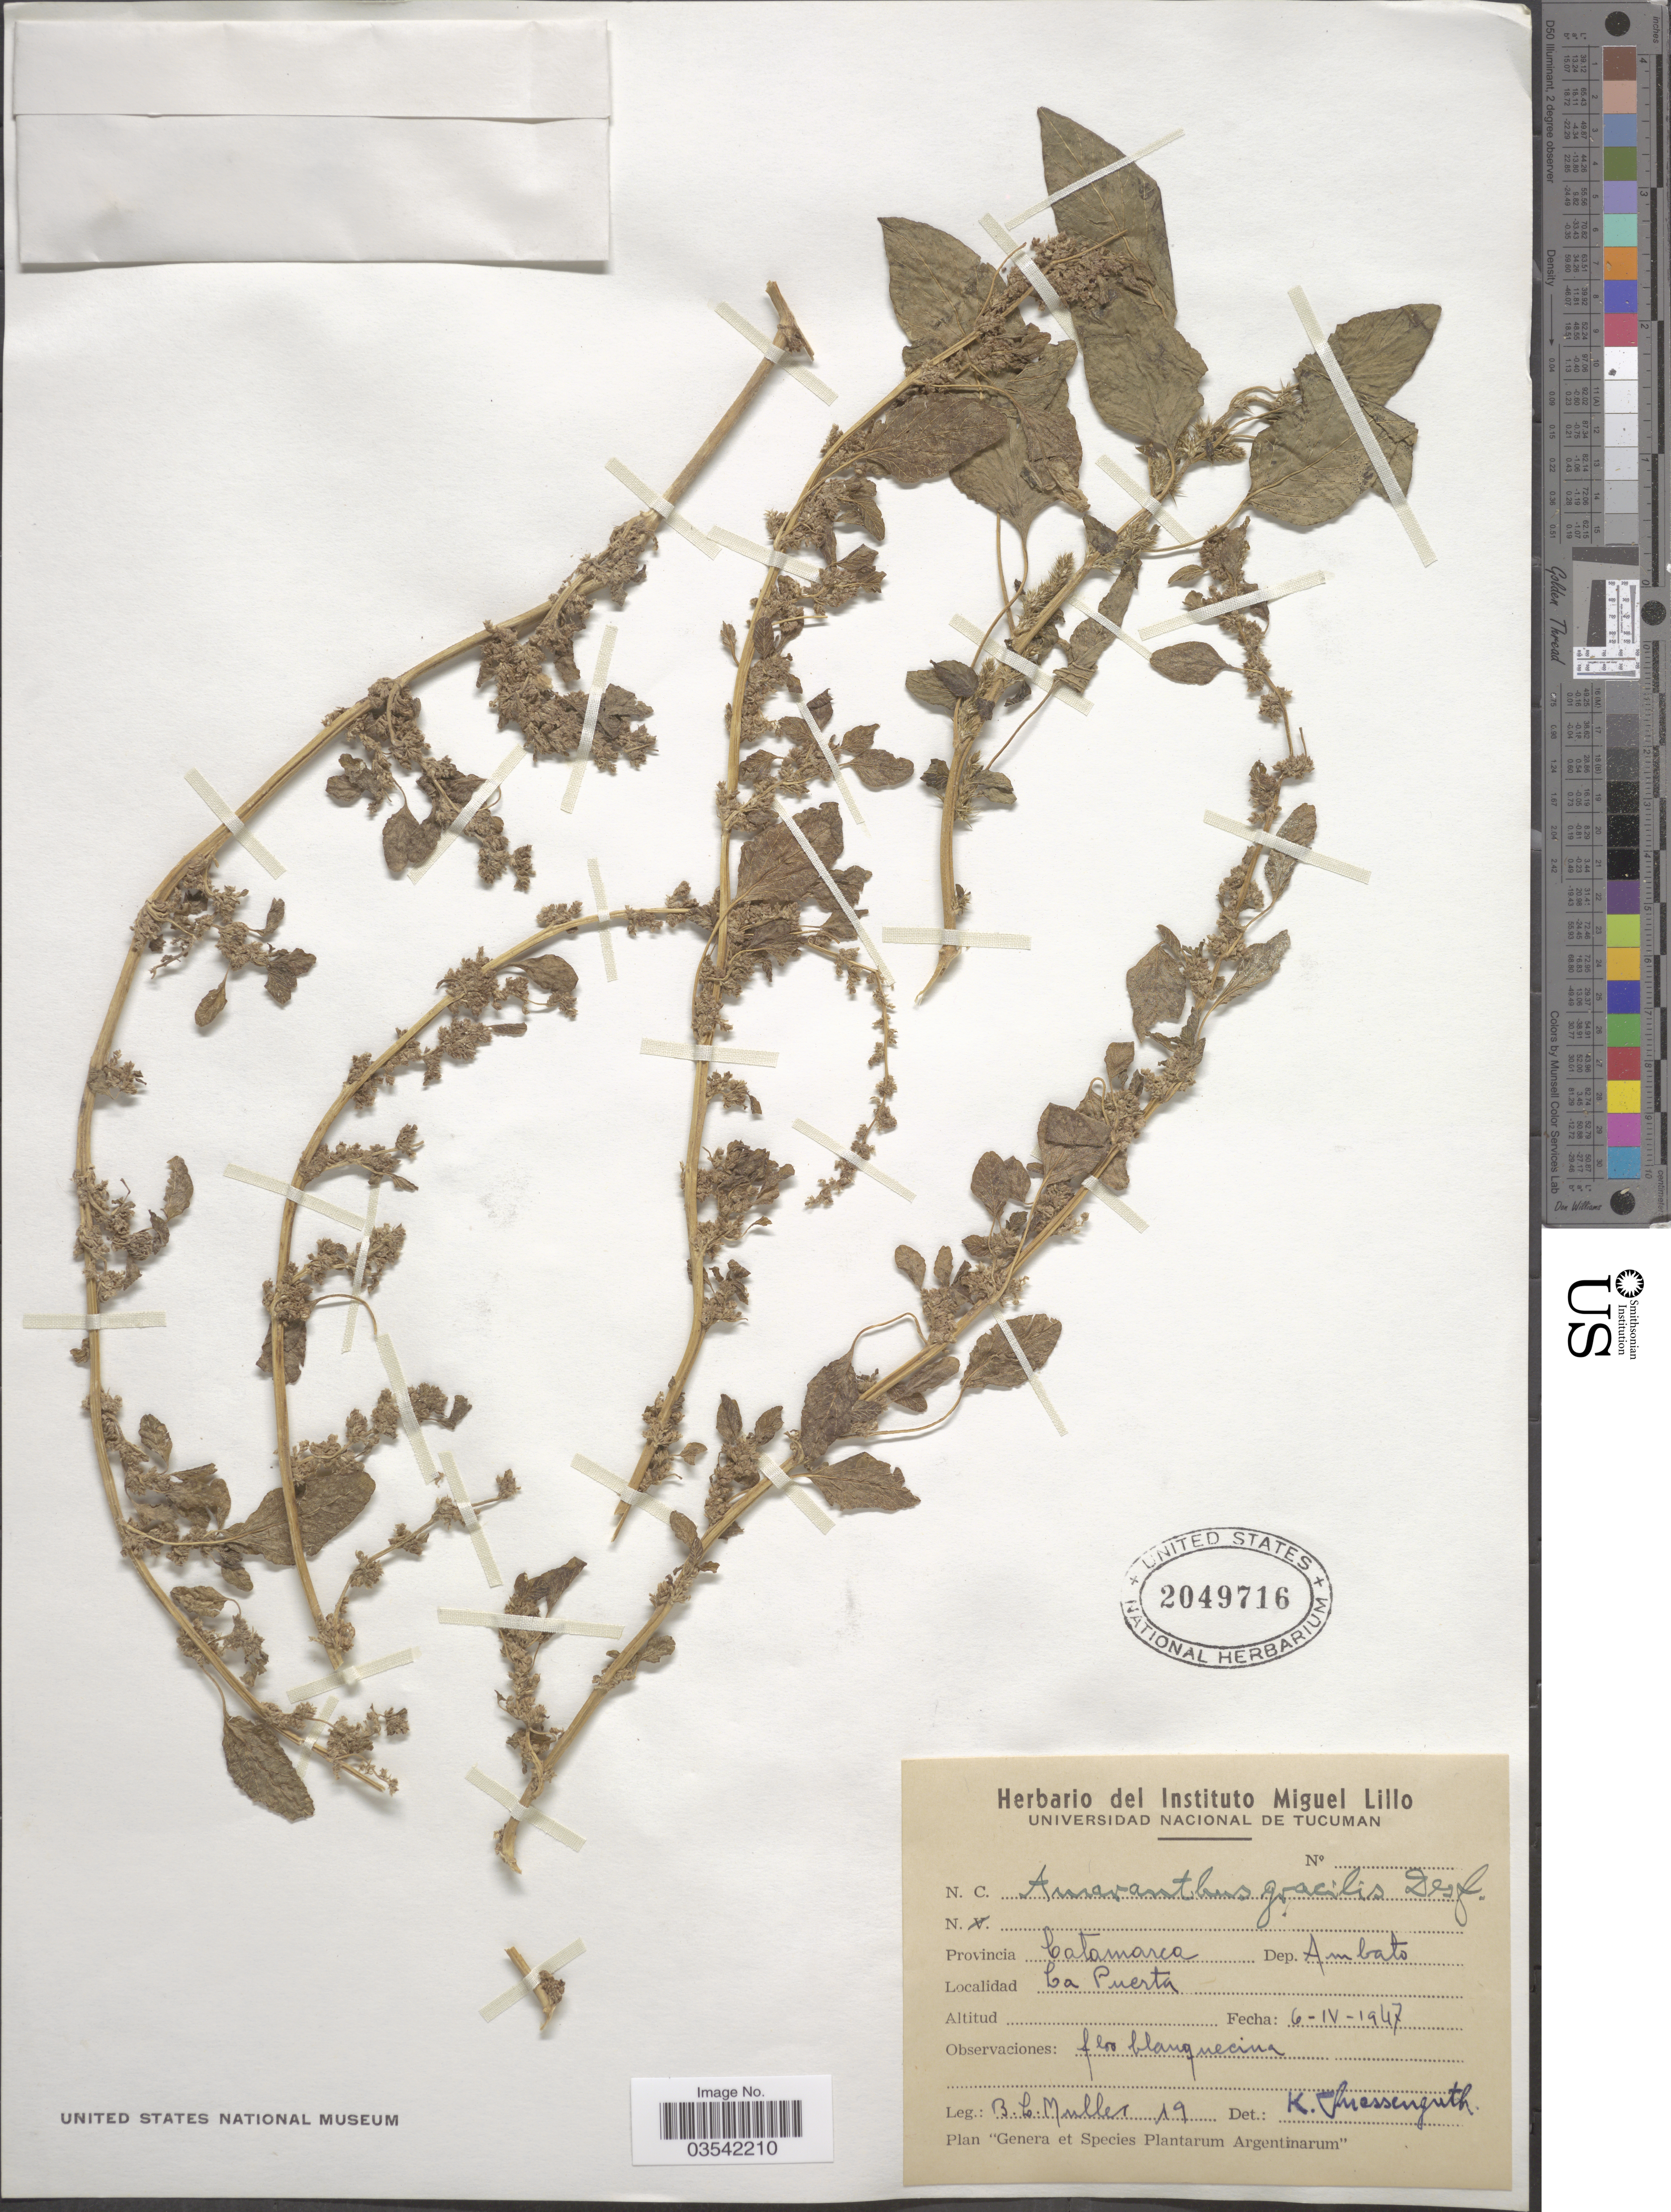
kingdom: Plantae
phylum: Tracheophyta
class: Magnoliopsida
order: Caryophyllales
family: Amaranthaceae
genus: Amaranthus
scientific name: Amaranthus viridis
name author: L.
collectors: B. Müller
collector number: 19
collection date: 1947-04-06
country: Argentina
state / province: Catamarca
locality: Dep. Ambato La Puerta.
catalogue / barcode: US 2049716